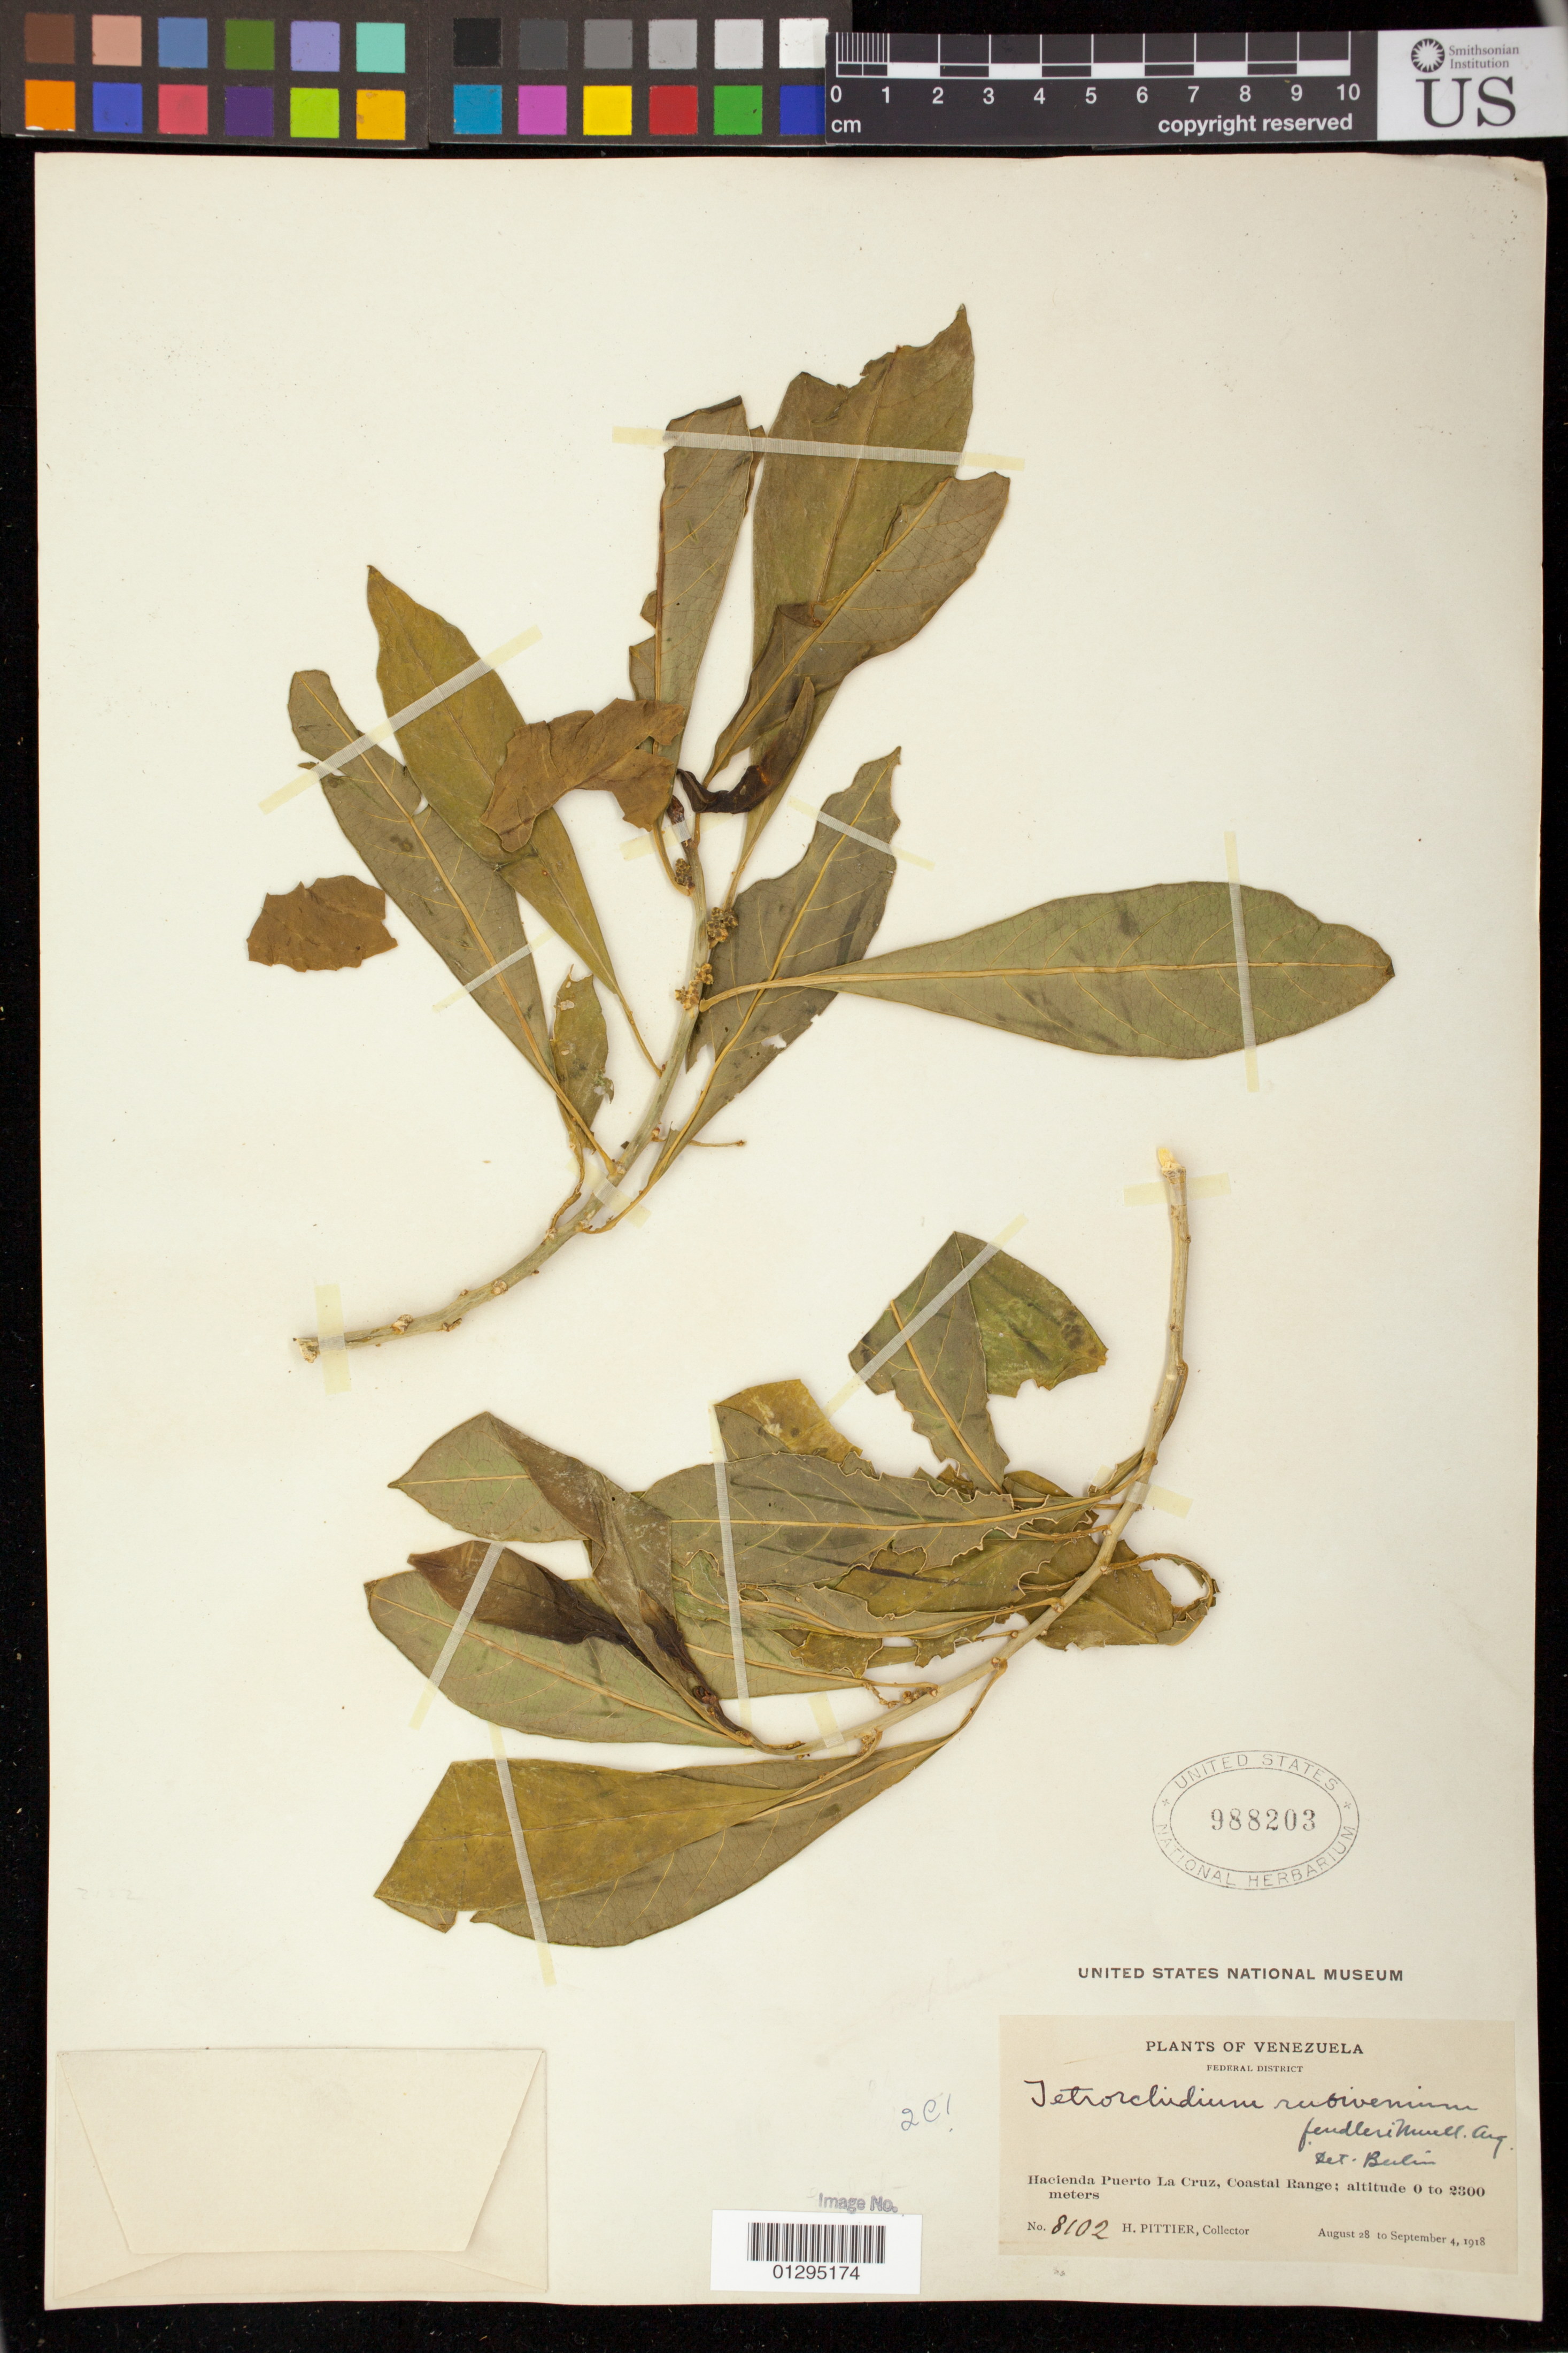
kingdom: Plantae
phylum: Tracheophyta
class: Magnoliopsida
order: Malpighiales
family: Euphorbiaceae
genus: Tetrorchidium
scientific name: Tetrorchidium rubrivenium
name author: Poepp.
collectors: H. F. Pittier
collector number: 8102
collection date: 1918-08-18/1918-09-04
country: Venezuela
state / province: Anzoategui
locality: Hacienda Puerto la Cruz, Coastal Range.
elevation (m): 0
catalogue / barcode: US 988203